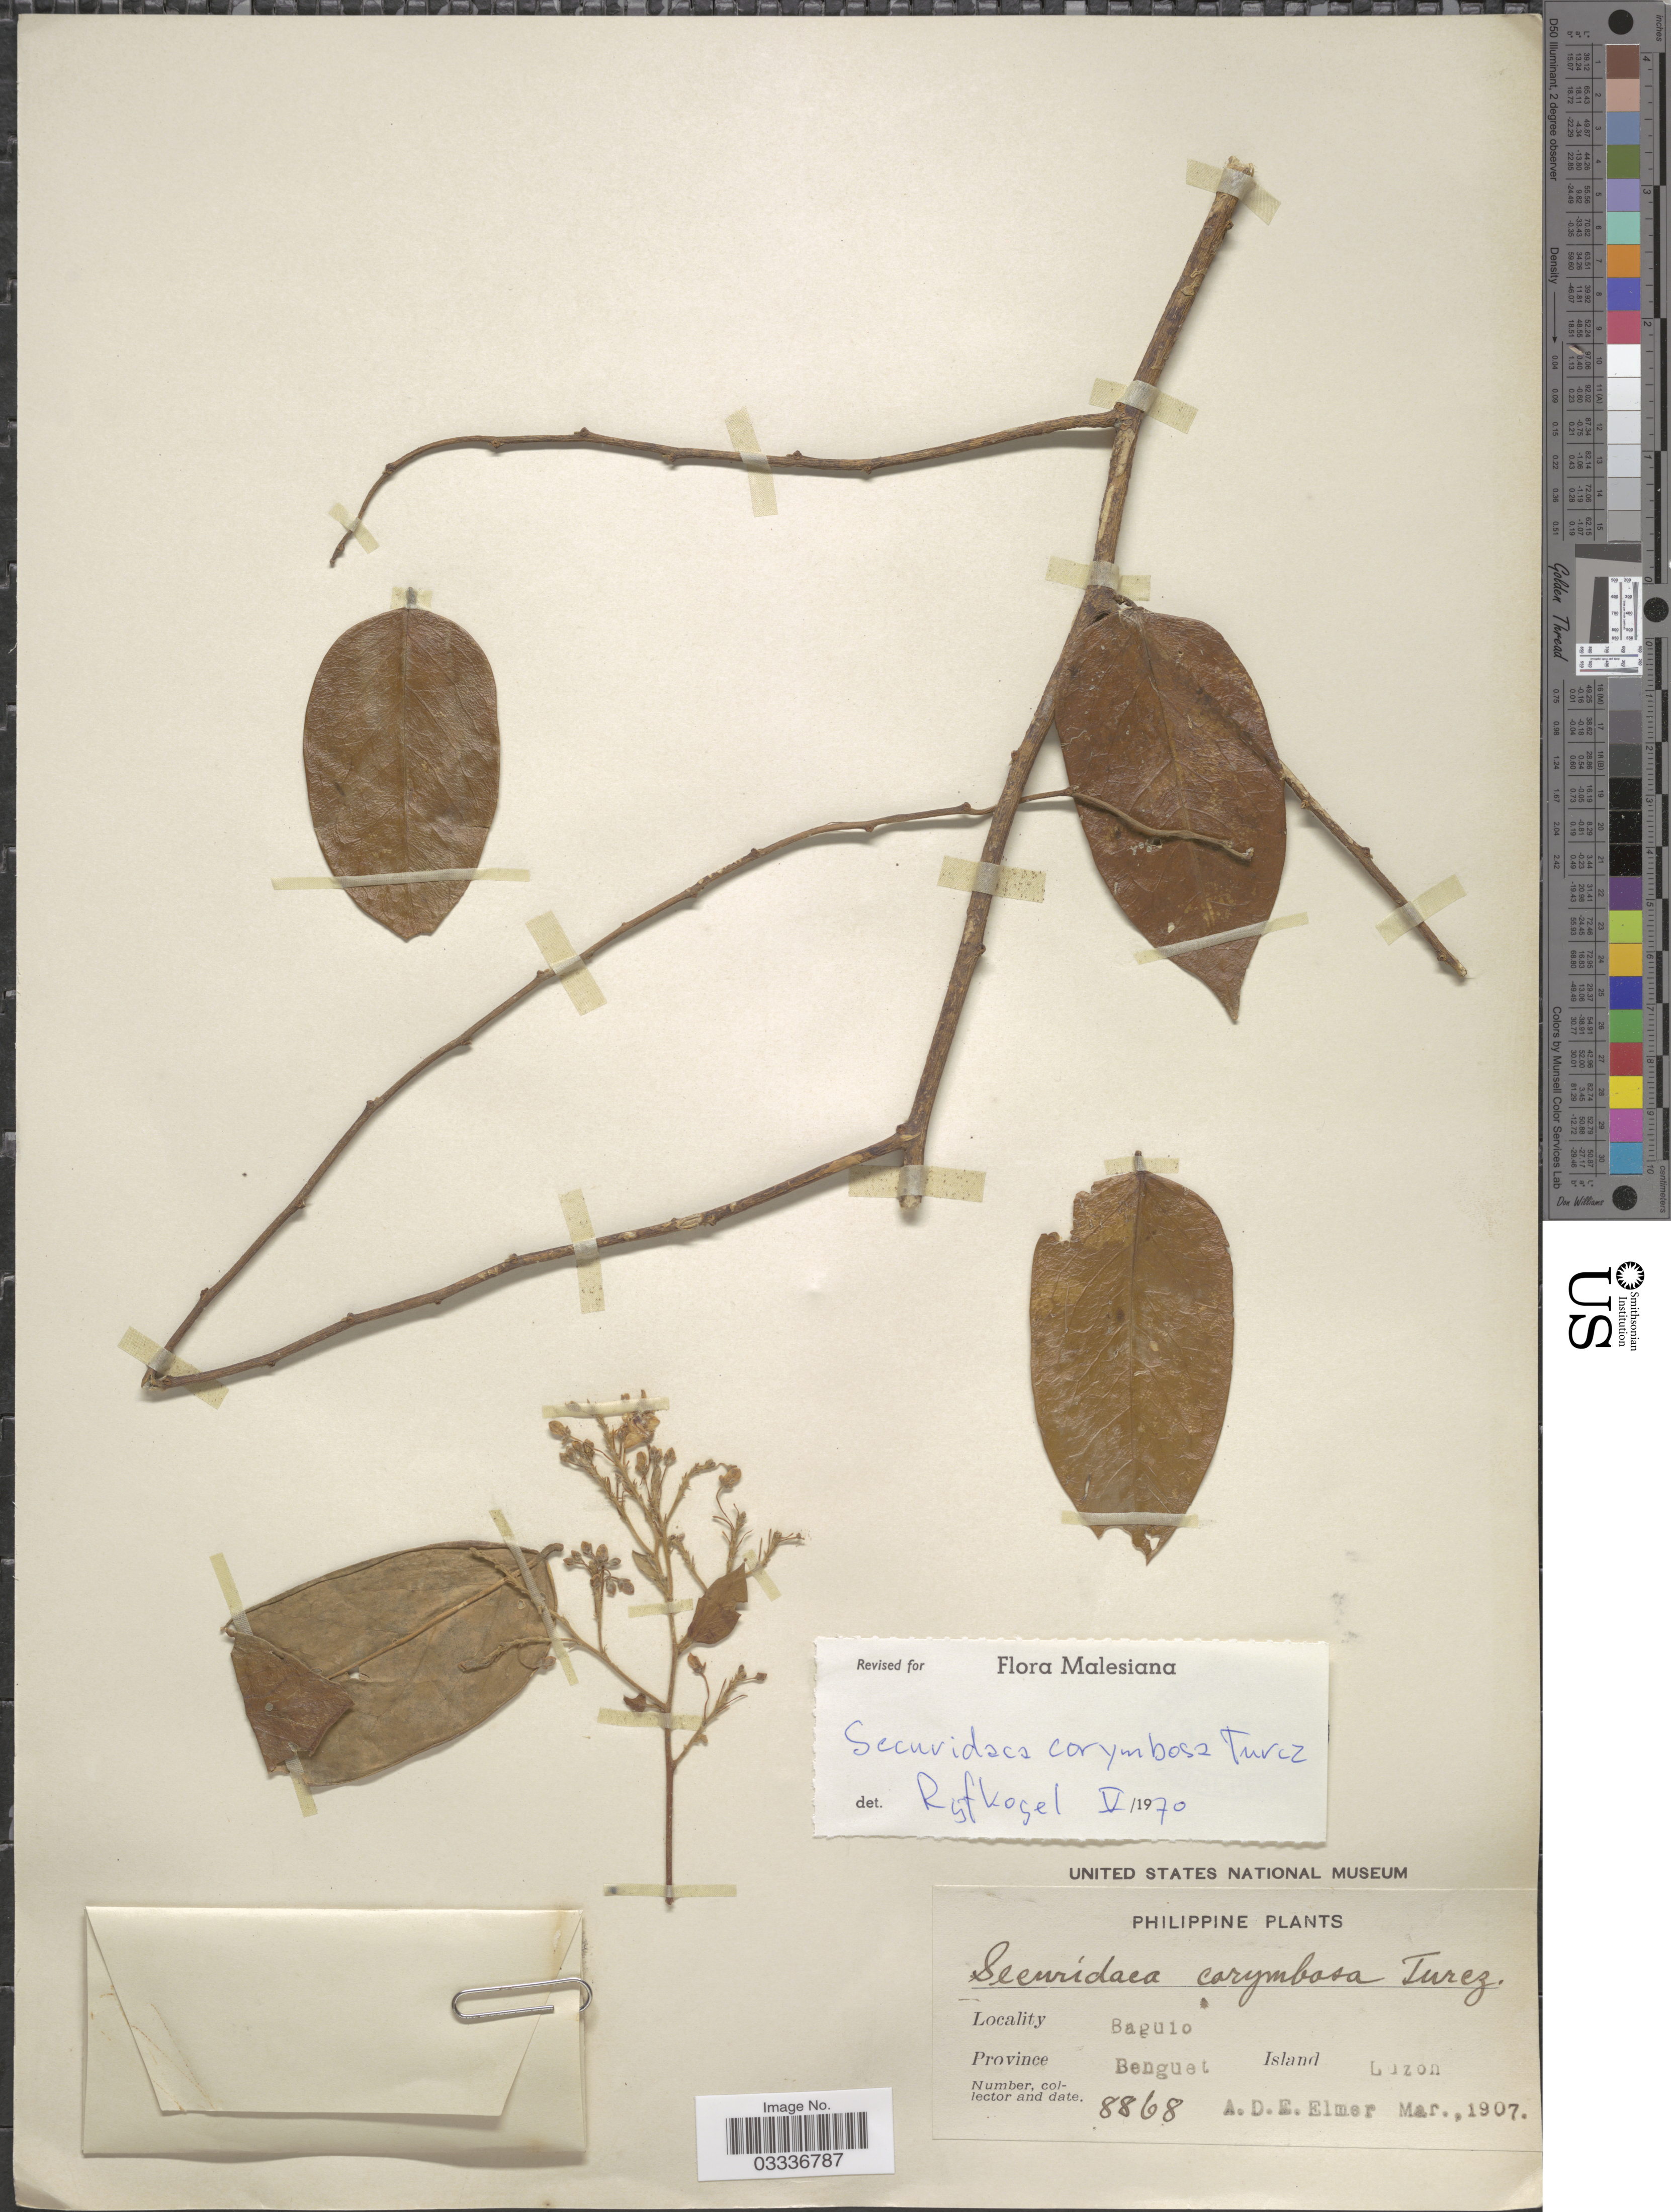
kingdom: Plantae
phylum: Tracheophyta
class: Magnoliopsida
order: Fabales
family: Polygalaceae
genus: Securidaca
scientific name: Securidaca corymbosa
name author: Turcz.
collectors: A. D. E. Elmer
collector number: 8868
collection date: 1907-03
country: Philippines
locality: Baguio Province Benguet Island Luzon.